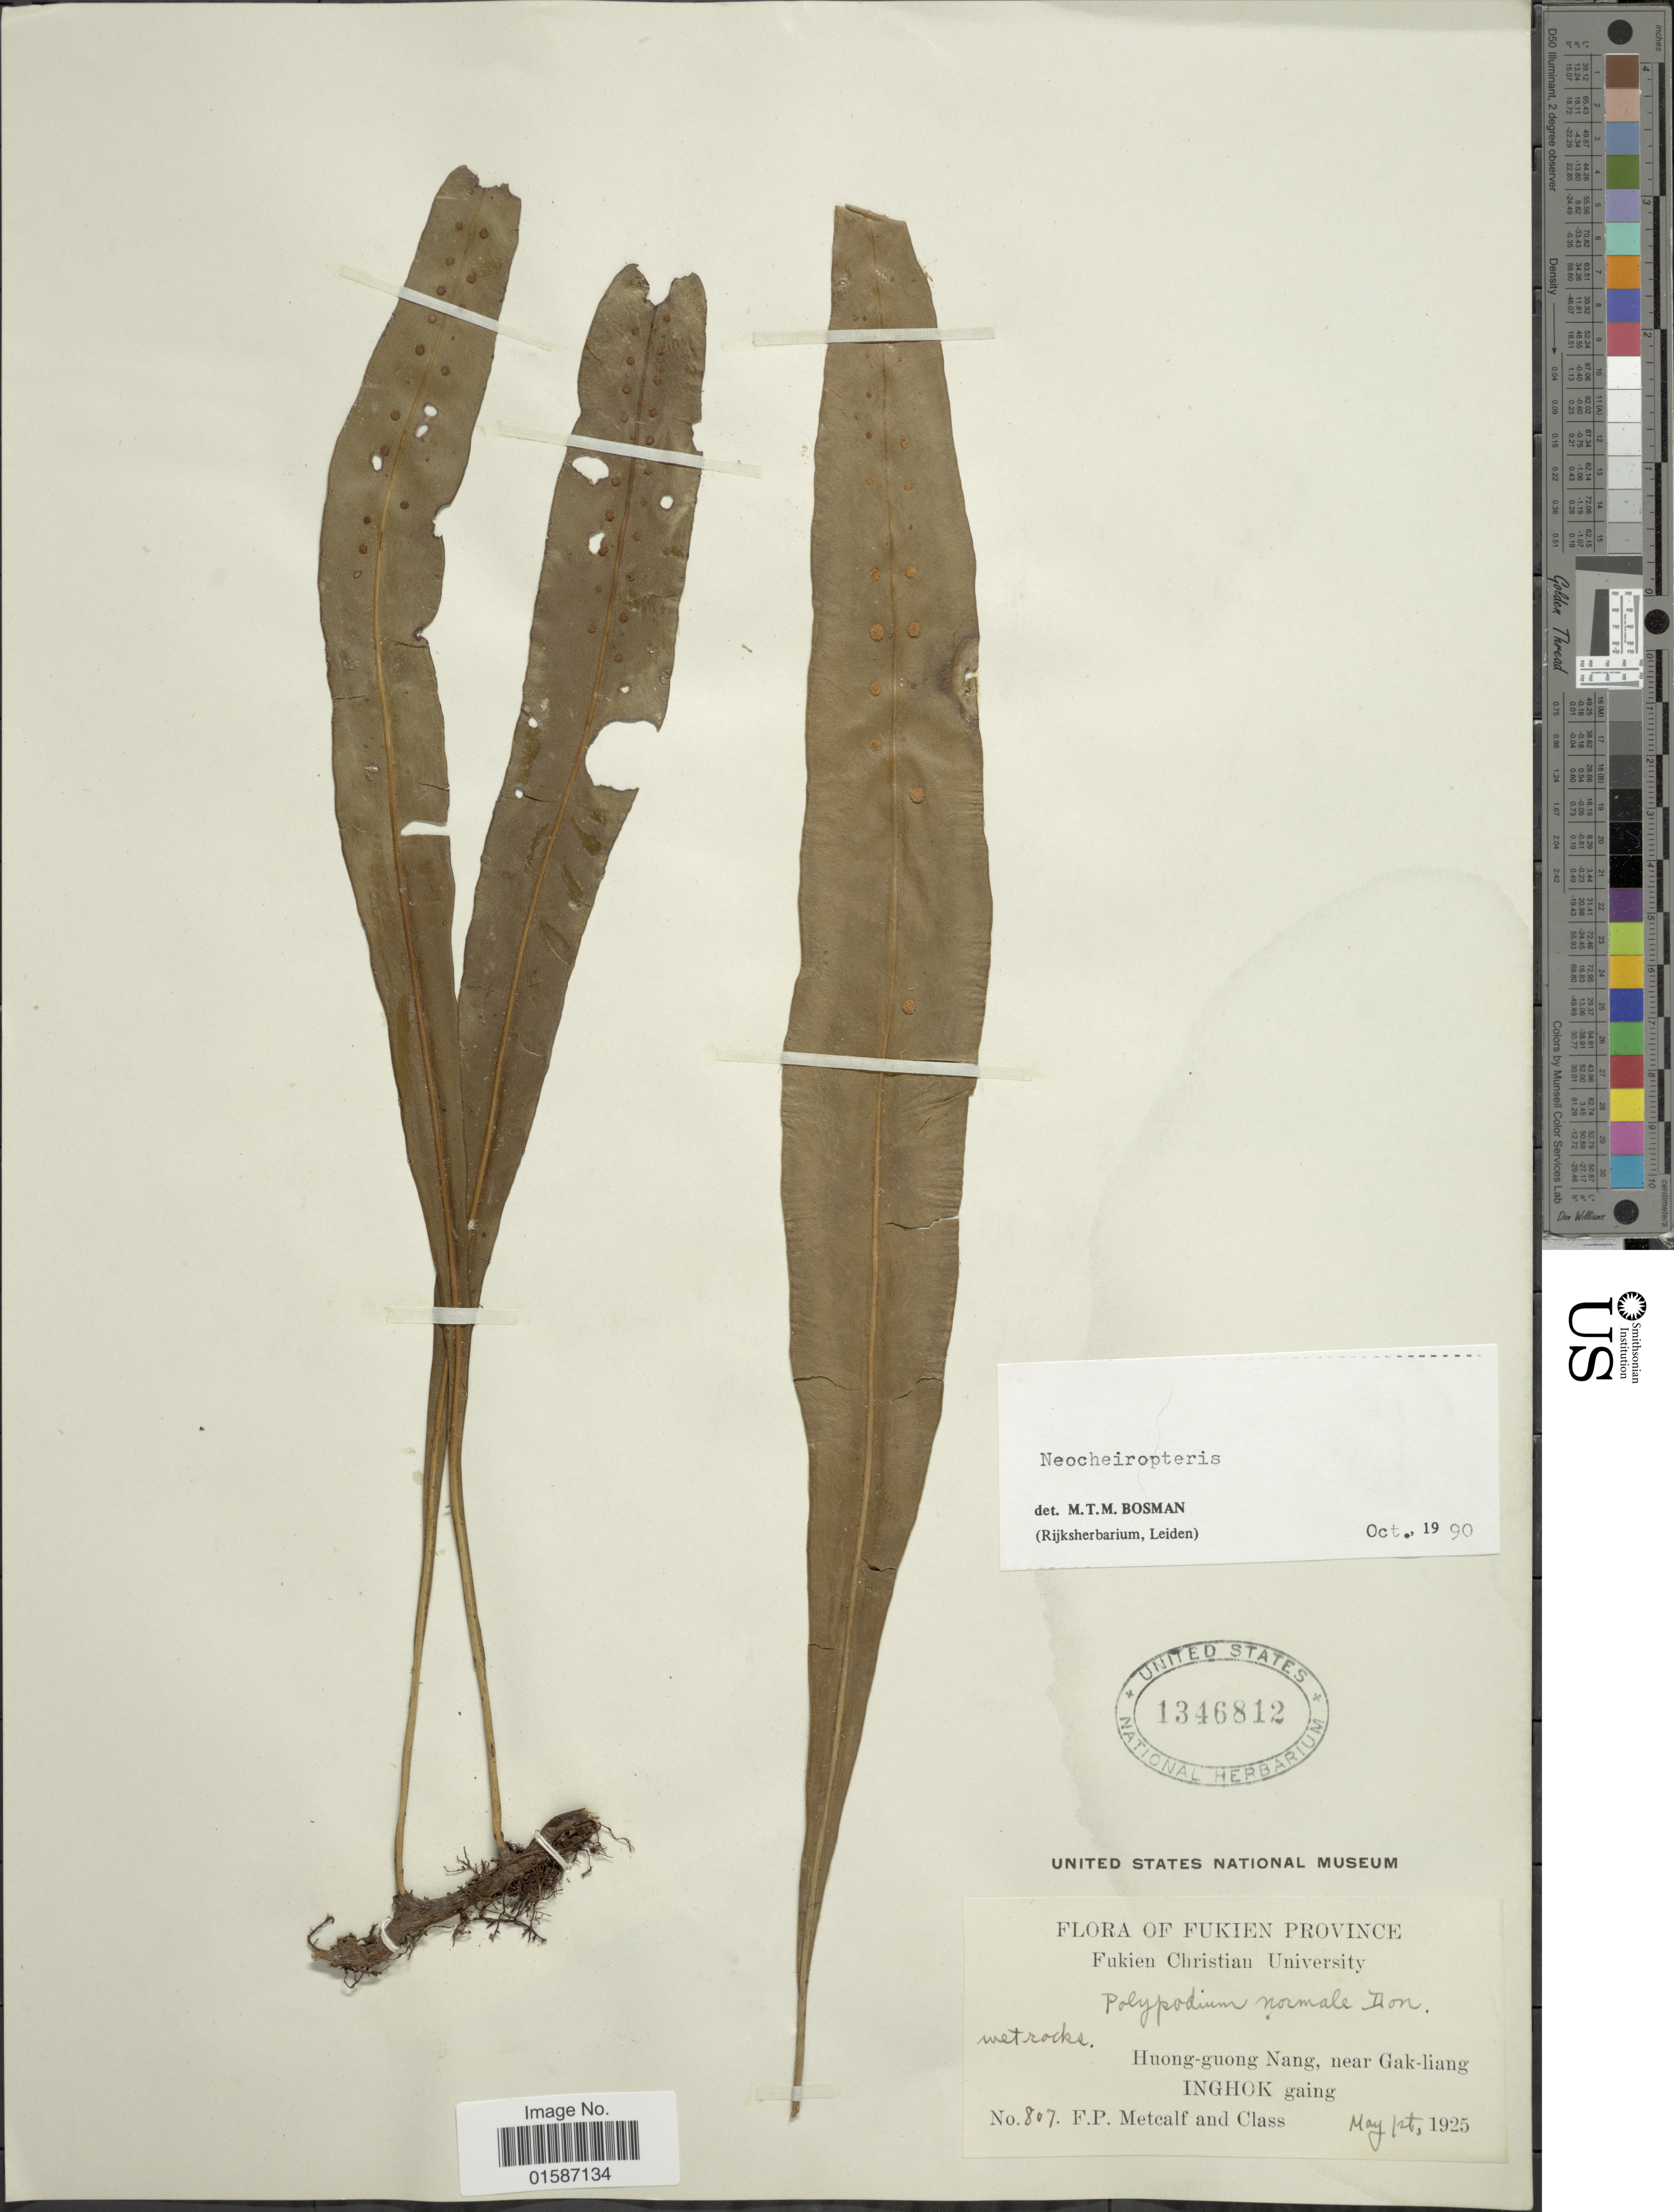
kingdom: Plantae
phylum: Tracheophyta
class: Polypodiopsida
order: Polypodiales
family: Polypodiaceae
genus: Tricholepidium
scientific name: Tricholepidium normale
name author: (D. Don) Ching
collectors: F. Metcalf & Class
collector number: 807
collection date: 1925-05-01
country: China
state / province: Fujian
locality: Fukien Province, Huong-guong Nang, near Gak-liang INGHIK gaing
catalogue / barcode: US 1346812